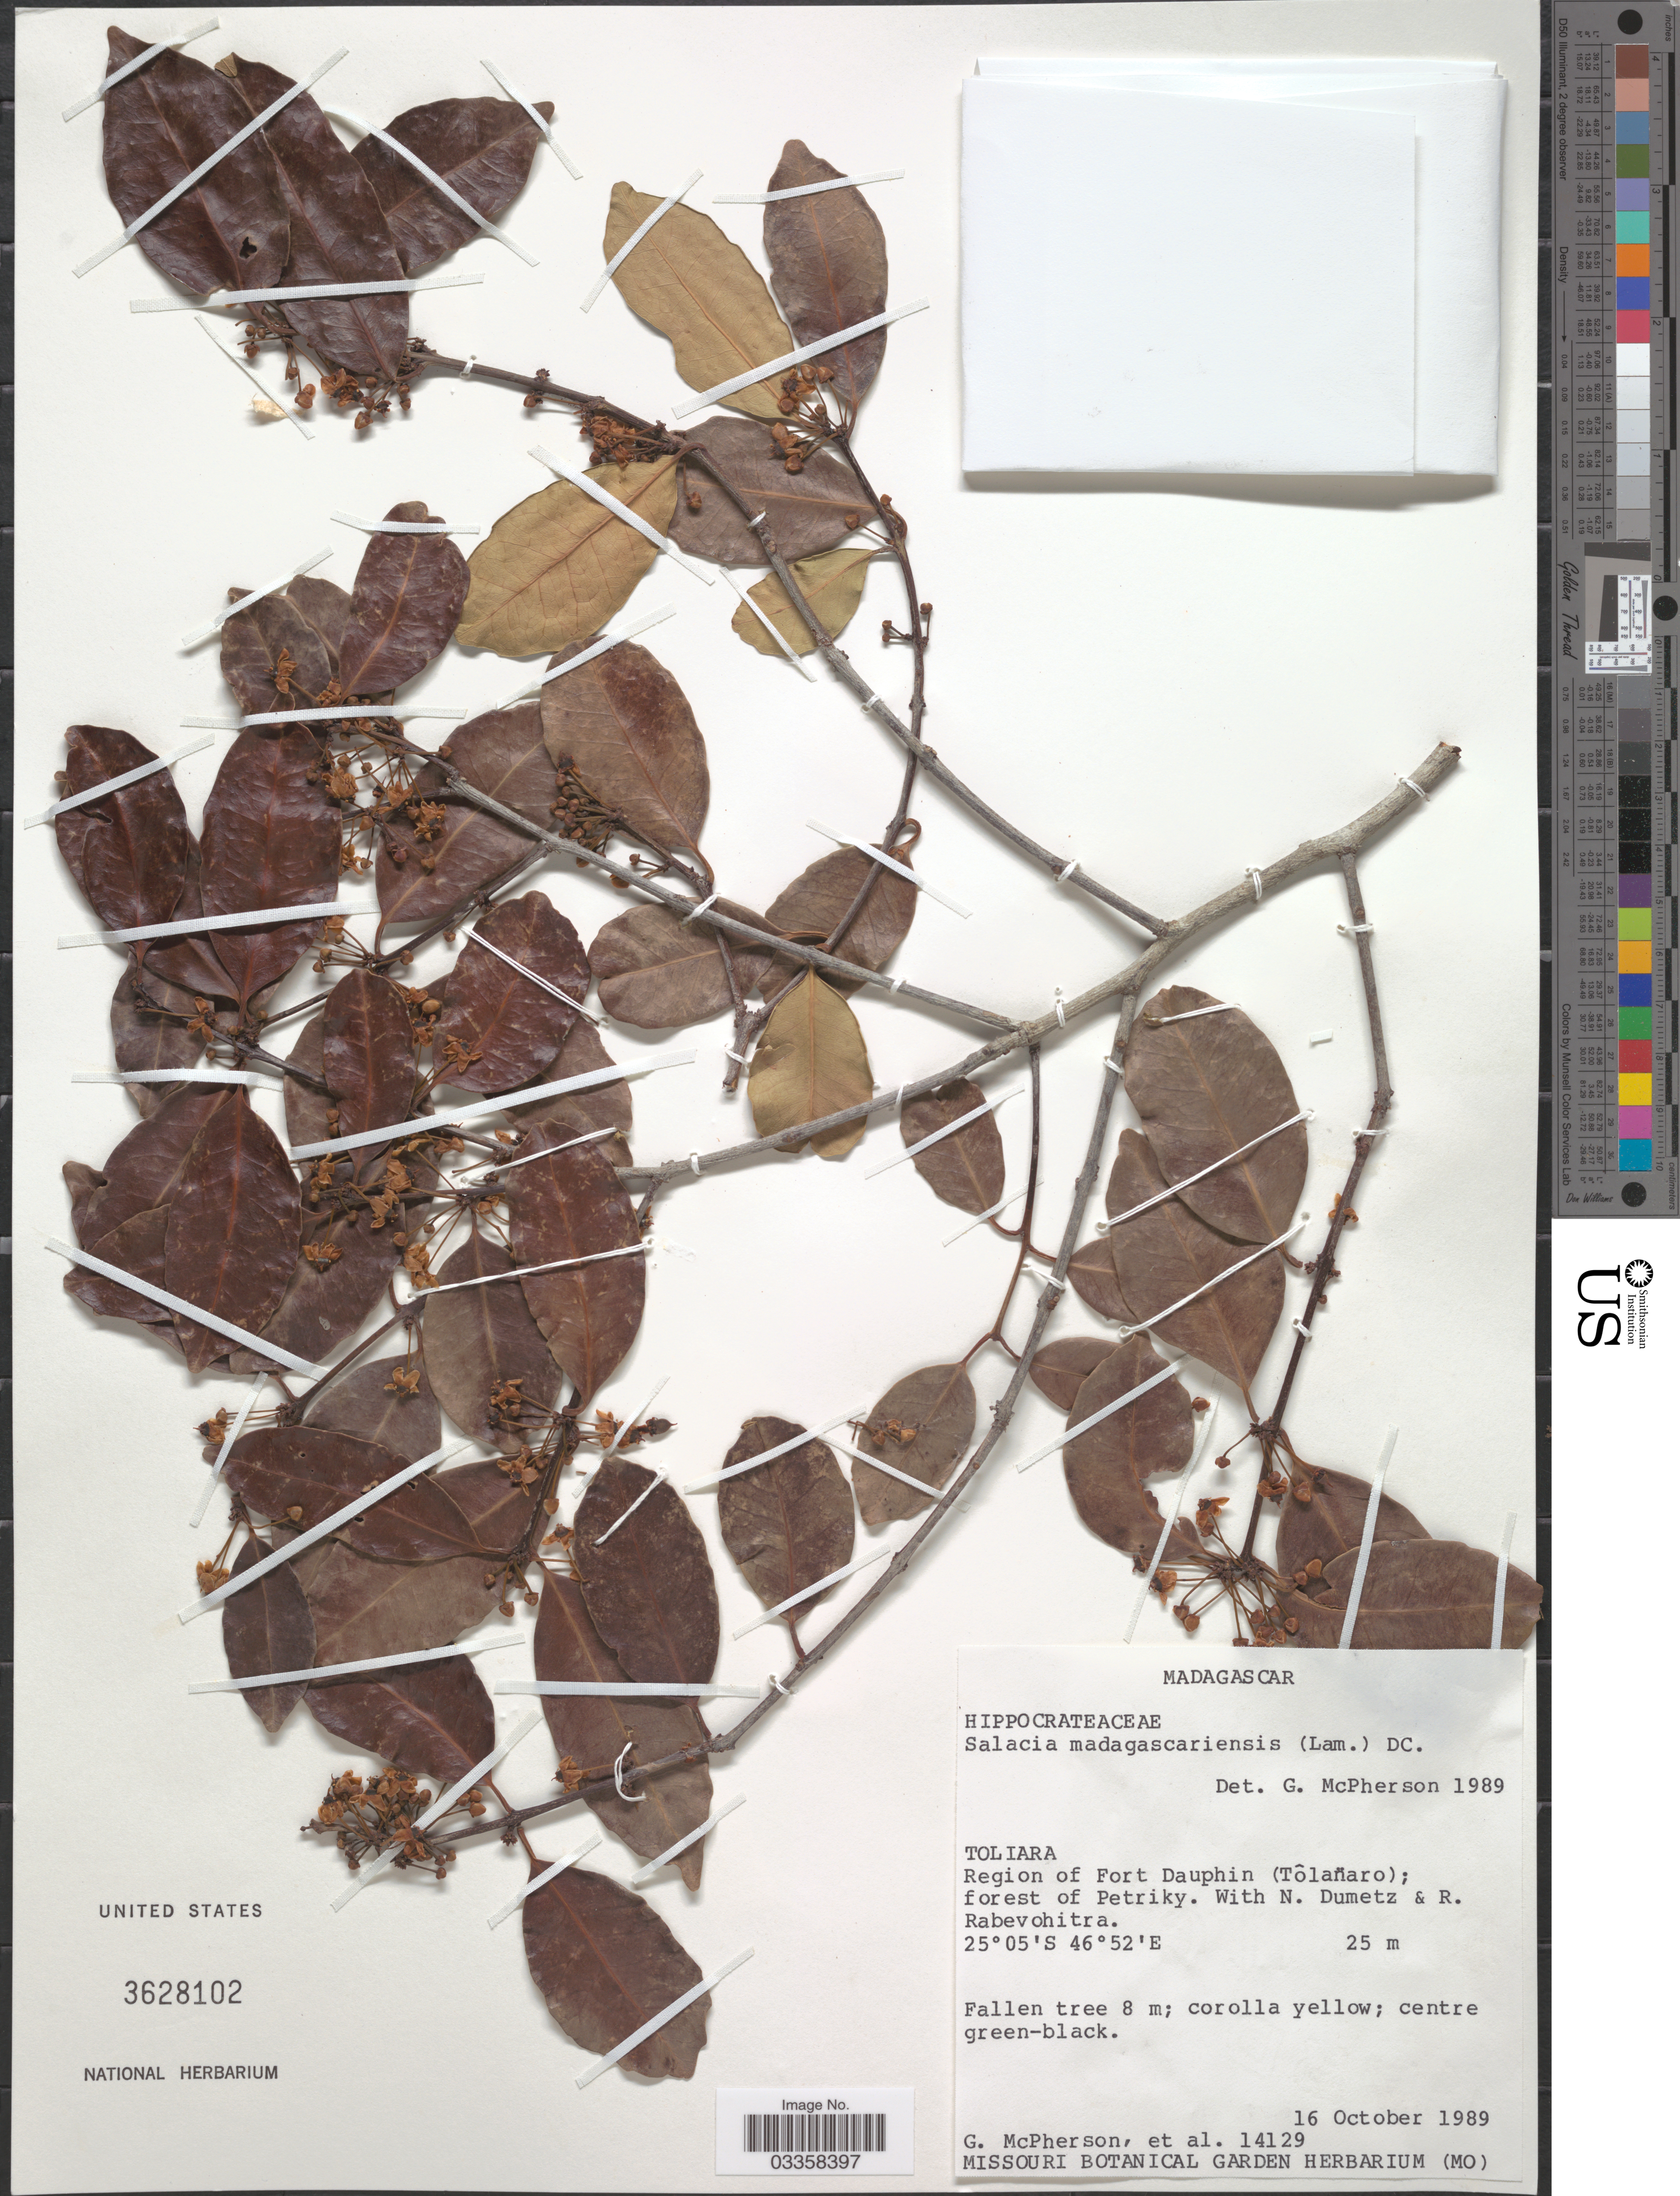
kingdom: Plantae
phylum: Tracheophyta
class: Magnoliopsida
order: Celastrales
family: Celastraceae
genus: Salacia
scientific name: Salacia madagascariensis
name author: (Lam.) DC.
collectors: G. McPherson, N. Dumetz & R. Rabevohitra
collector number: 14129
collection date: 1989-10-16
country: Madagascar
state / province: Anosy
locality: Region of Fort Dauphin (Tôlañaro); forest of Petriky.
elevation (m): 25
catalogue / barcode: US 3628102